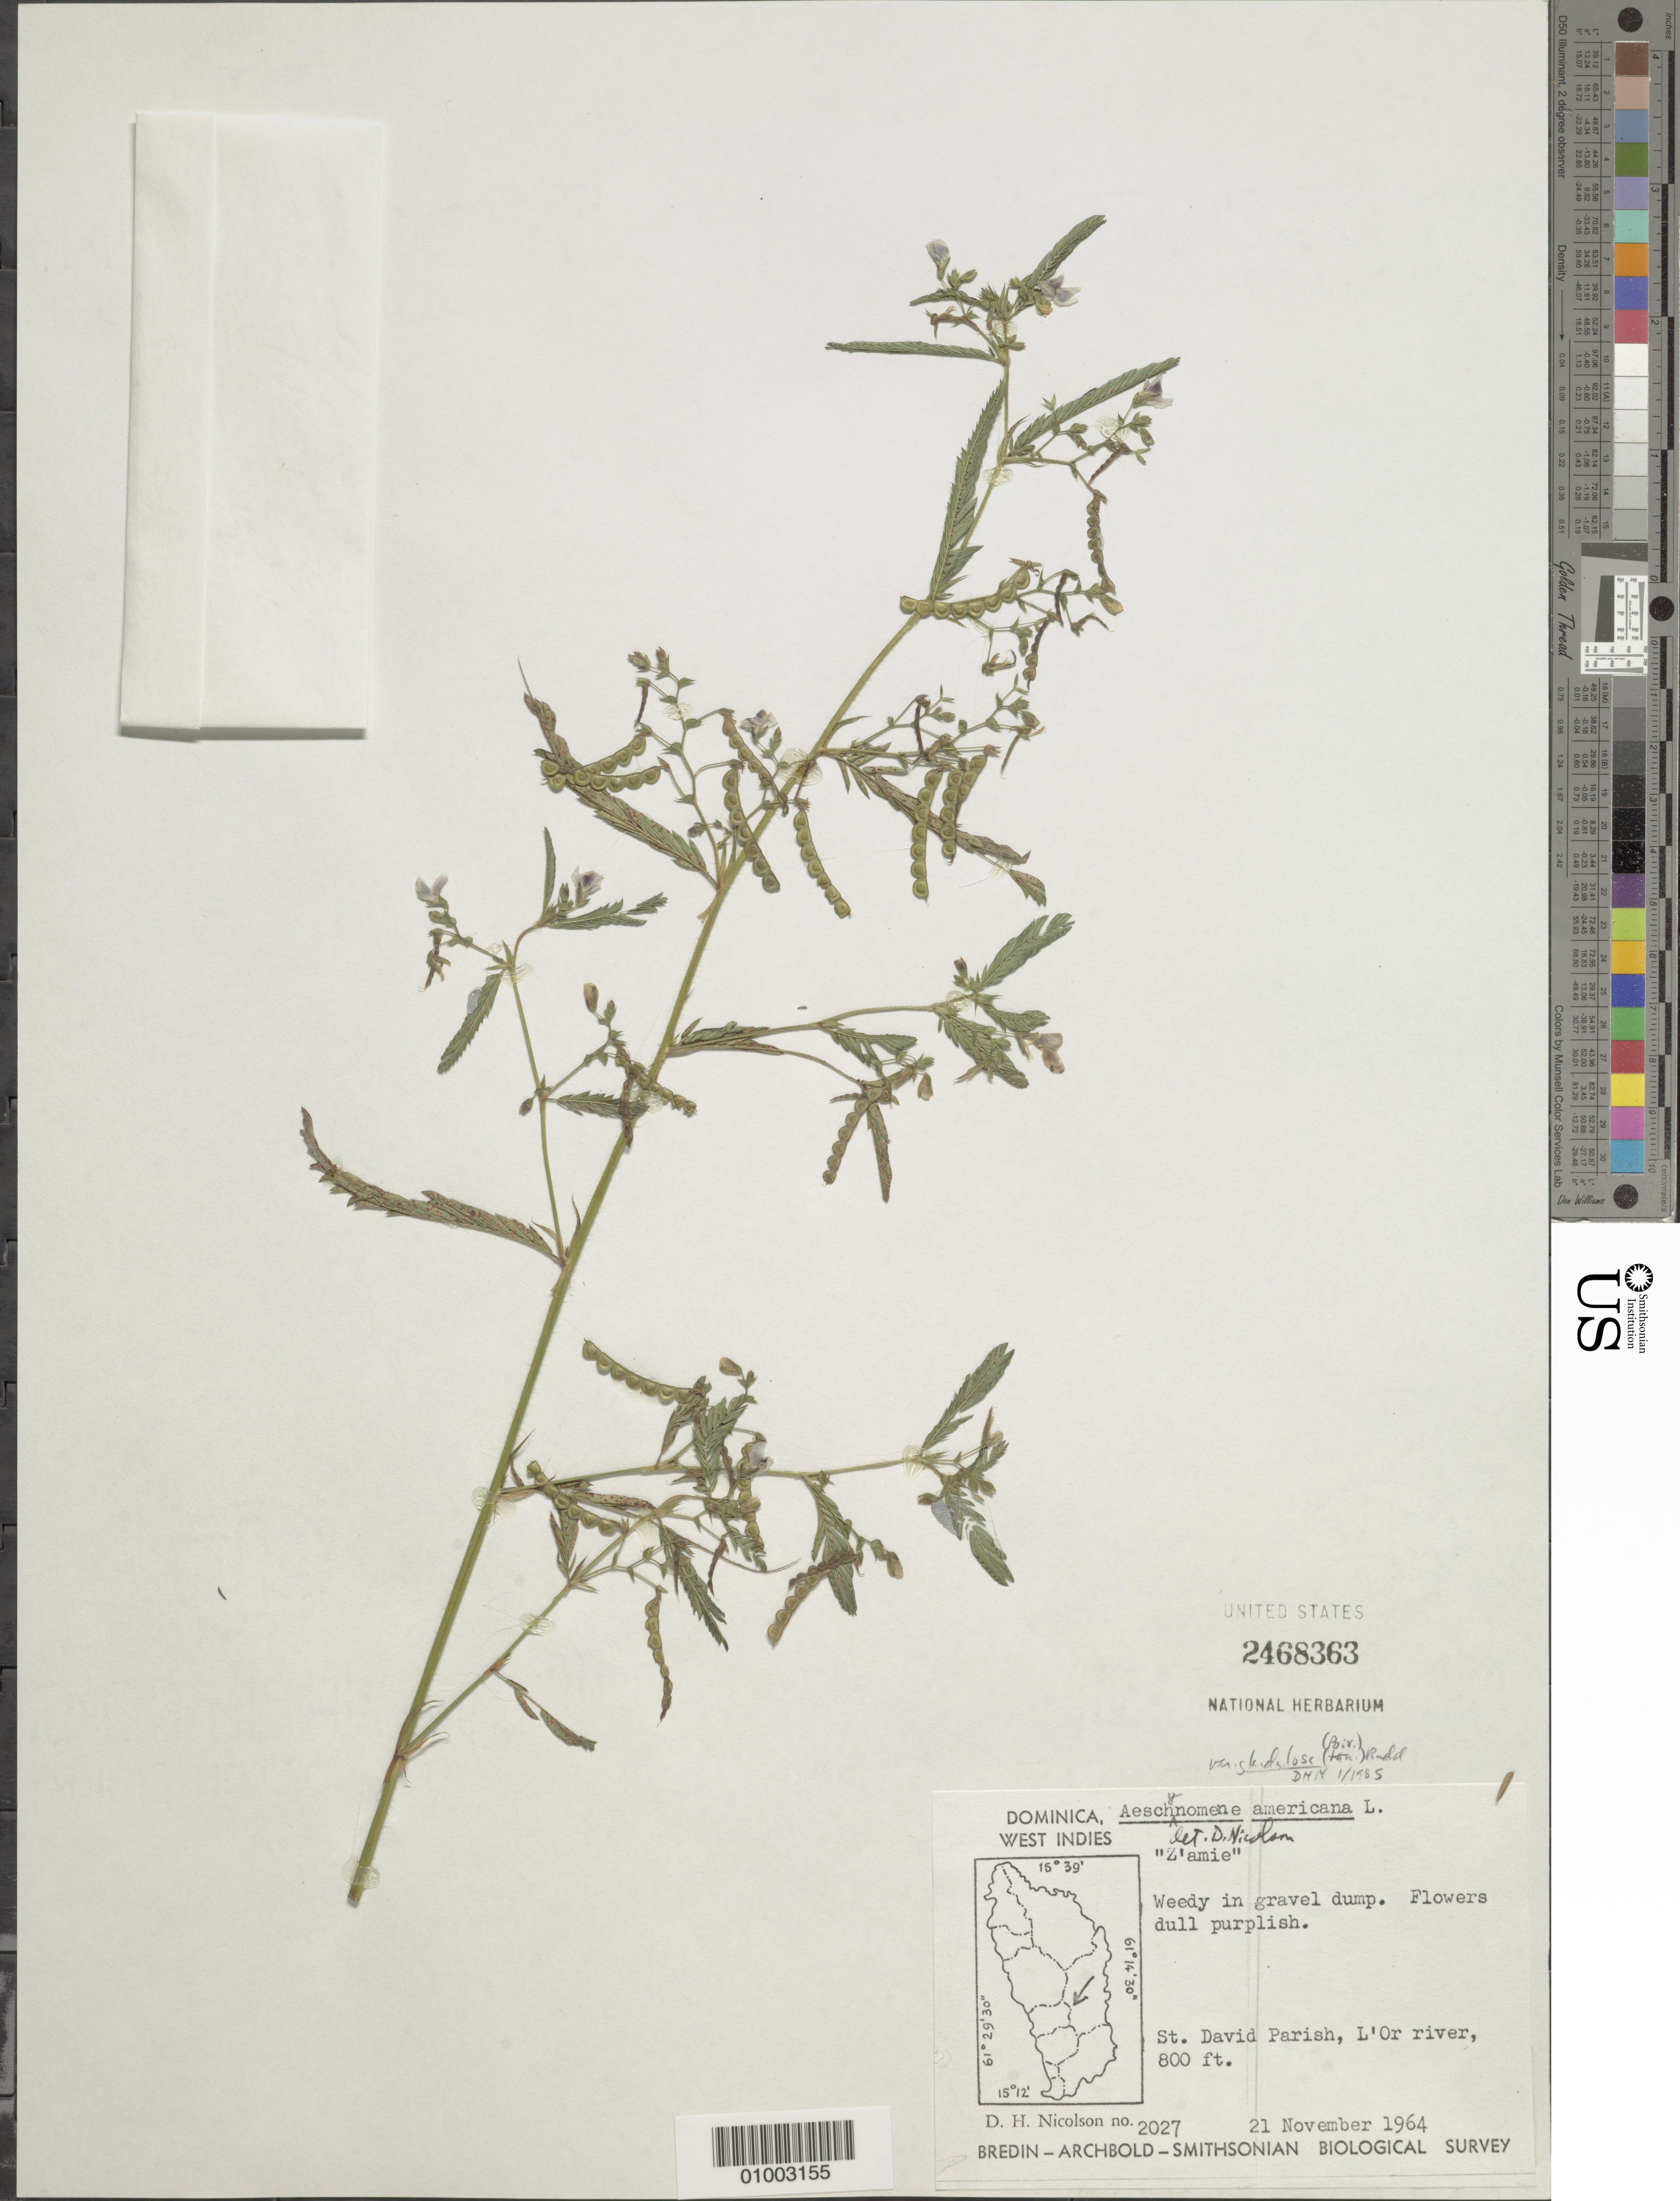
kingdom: Plantae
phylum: Tracheophyta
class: Magnoliopsida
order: Fabales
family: Fabaceae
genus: Aeschynomene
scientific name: Aeschynomene americana var. glandulosa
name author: (Poir.) Rudd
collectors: D. H. Nicolson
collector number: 2027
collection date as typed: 21 Nov 1964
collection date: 1964-11-21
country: Dominica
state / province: St. David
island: Dominica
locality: L'Or River, weedy in gravel dump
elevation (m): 244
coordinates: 0 N, 0 E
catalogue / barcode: US 2468363